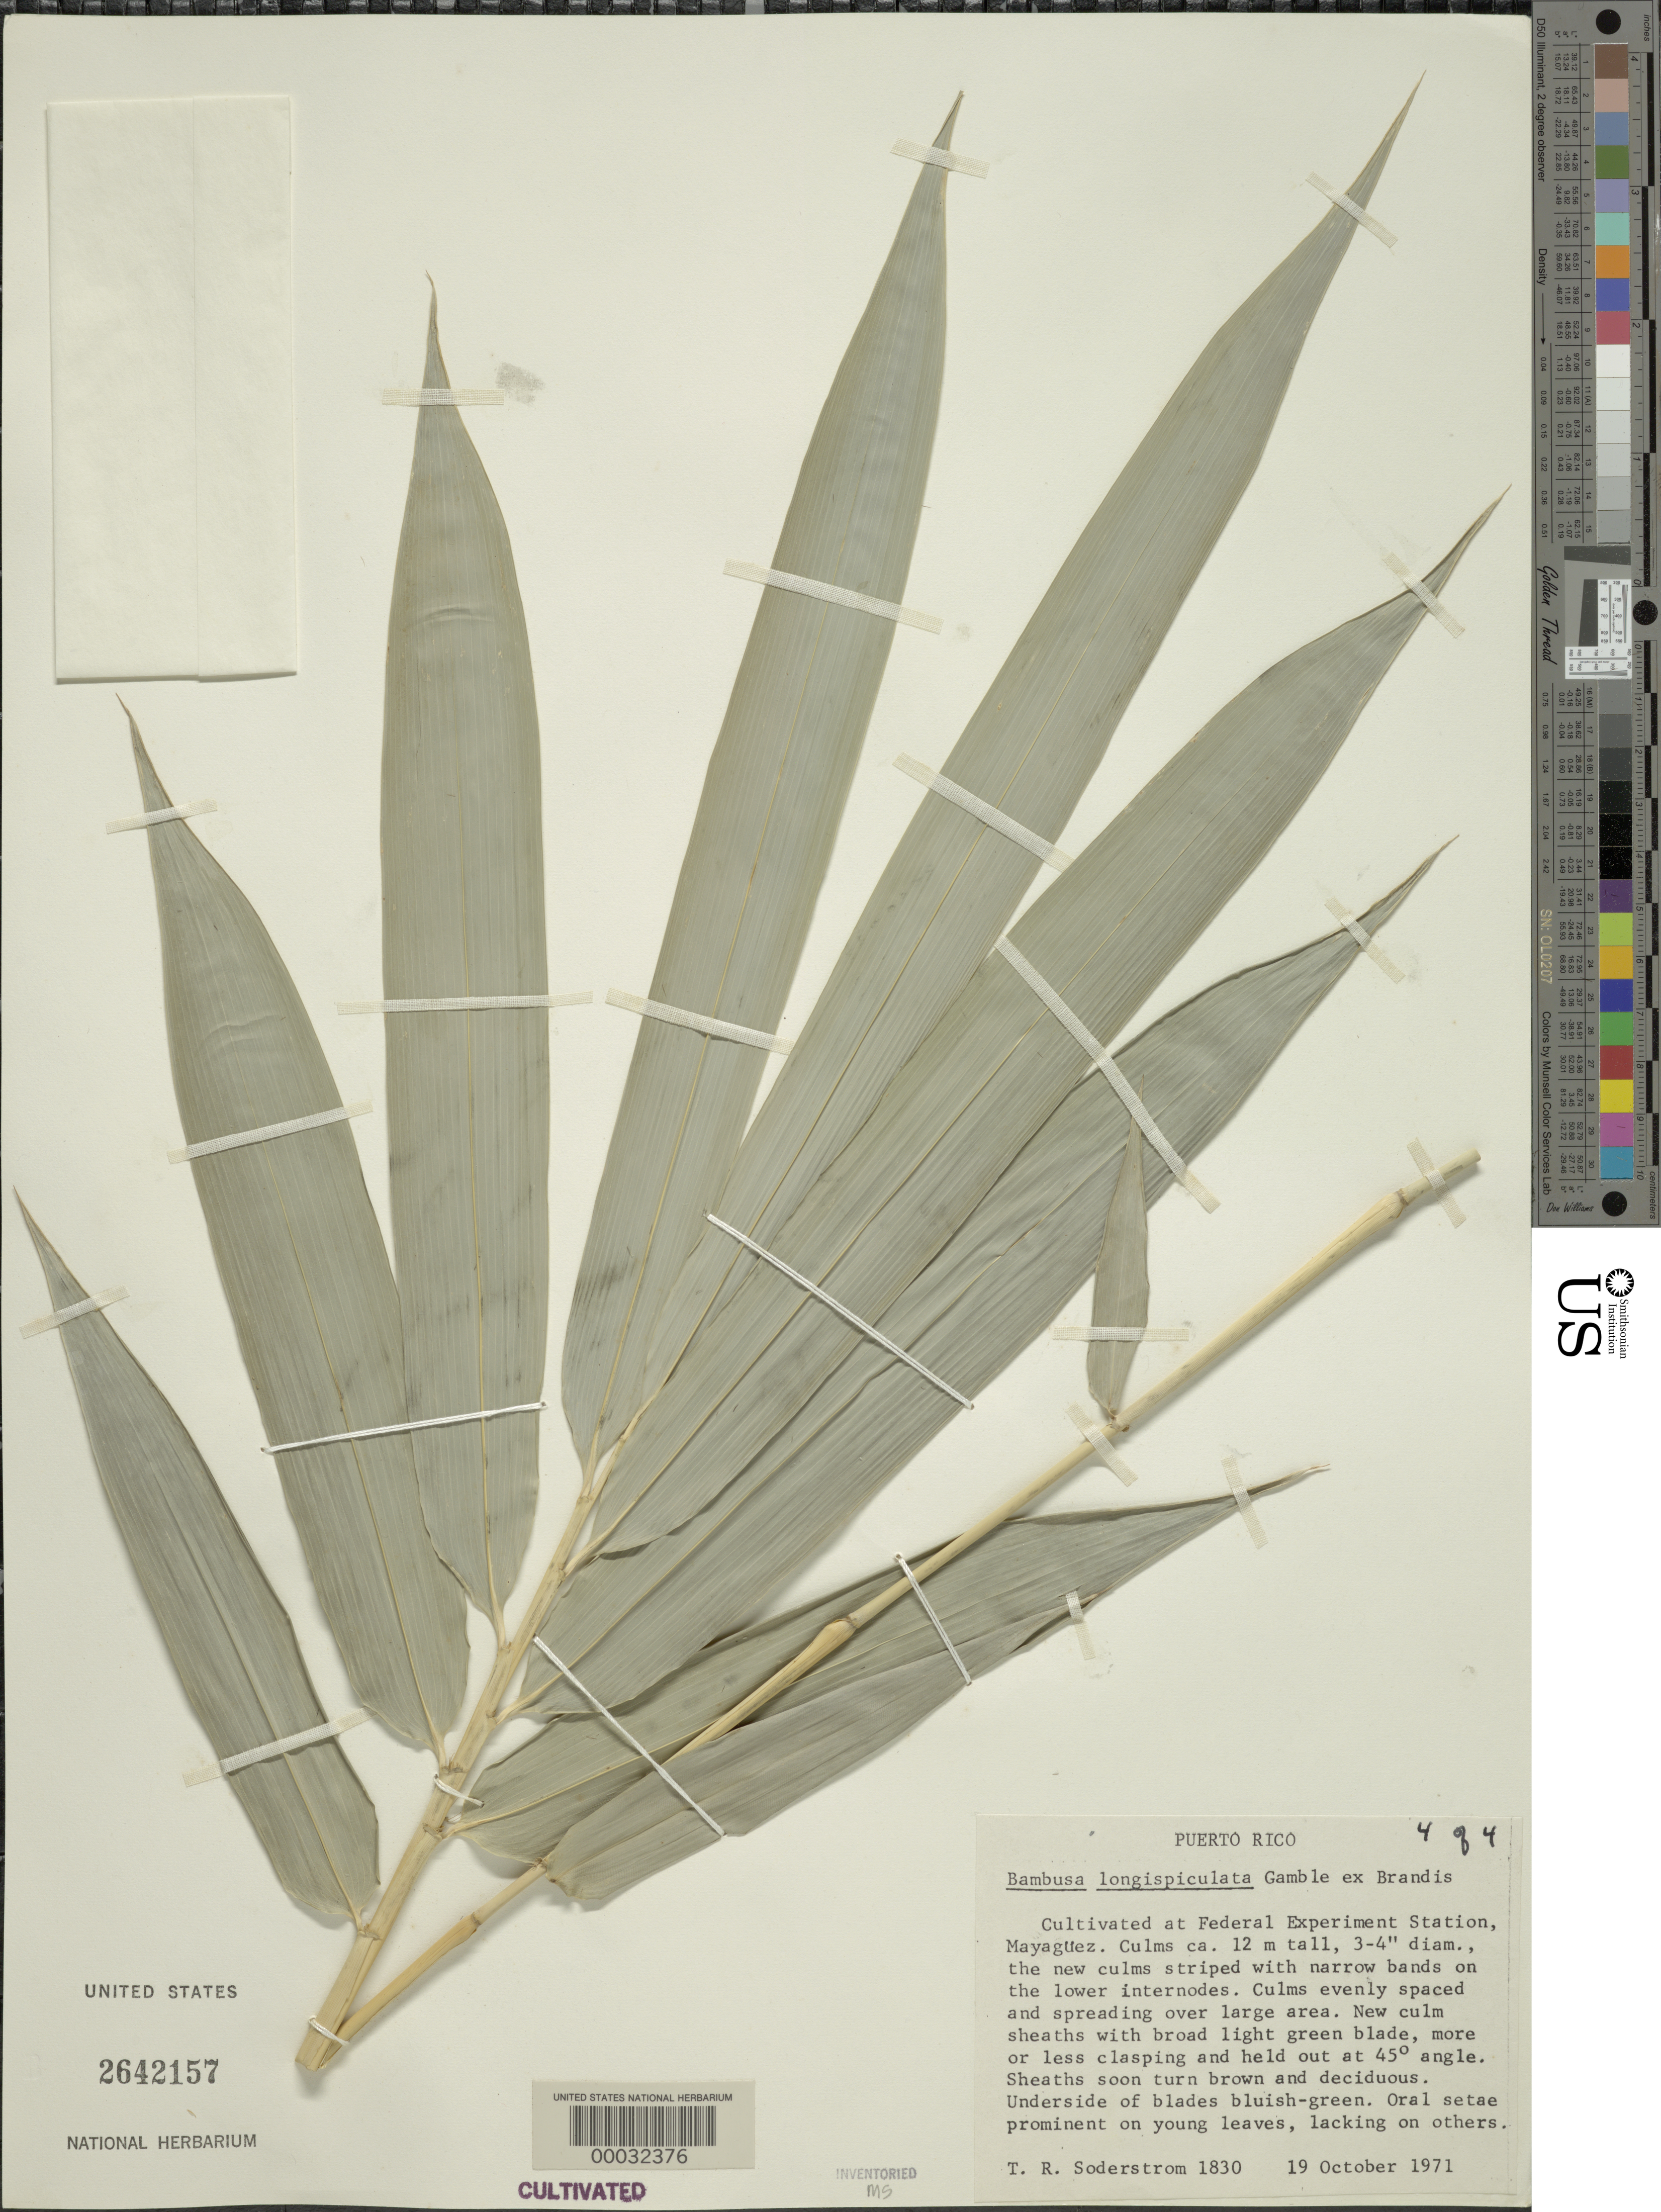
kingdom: Plantae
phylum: Tracheophyta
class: Liliopsida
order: Poales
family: Poaceae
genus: Bambusa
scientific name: Bambusa longispiculata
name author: Gamble ex Brandis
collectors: T. R. Soderstrom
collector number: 1830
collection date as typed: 19 Oct 1971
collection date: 1971-10-19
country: Puerto Rico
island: Greater Antilles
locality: Federal experimental station-mayaguez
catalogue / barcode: US 2642157